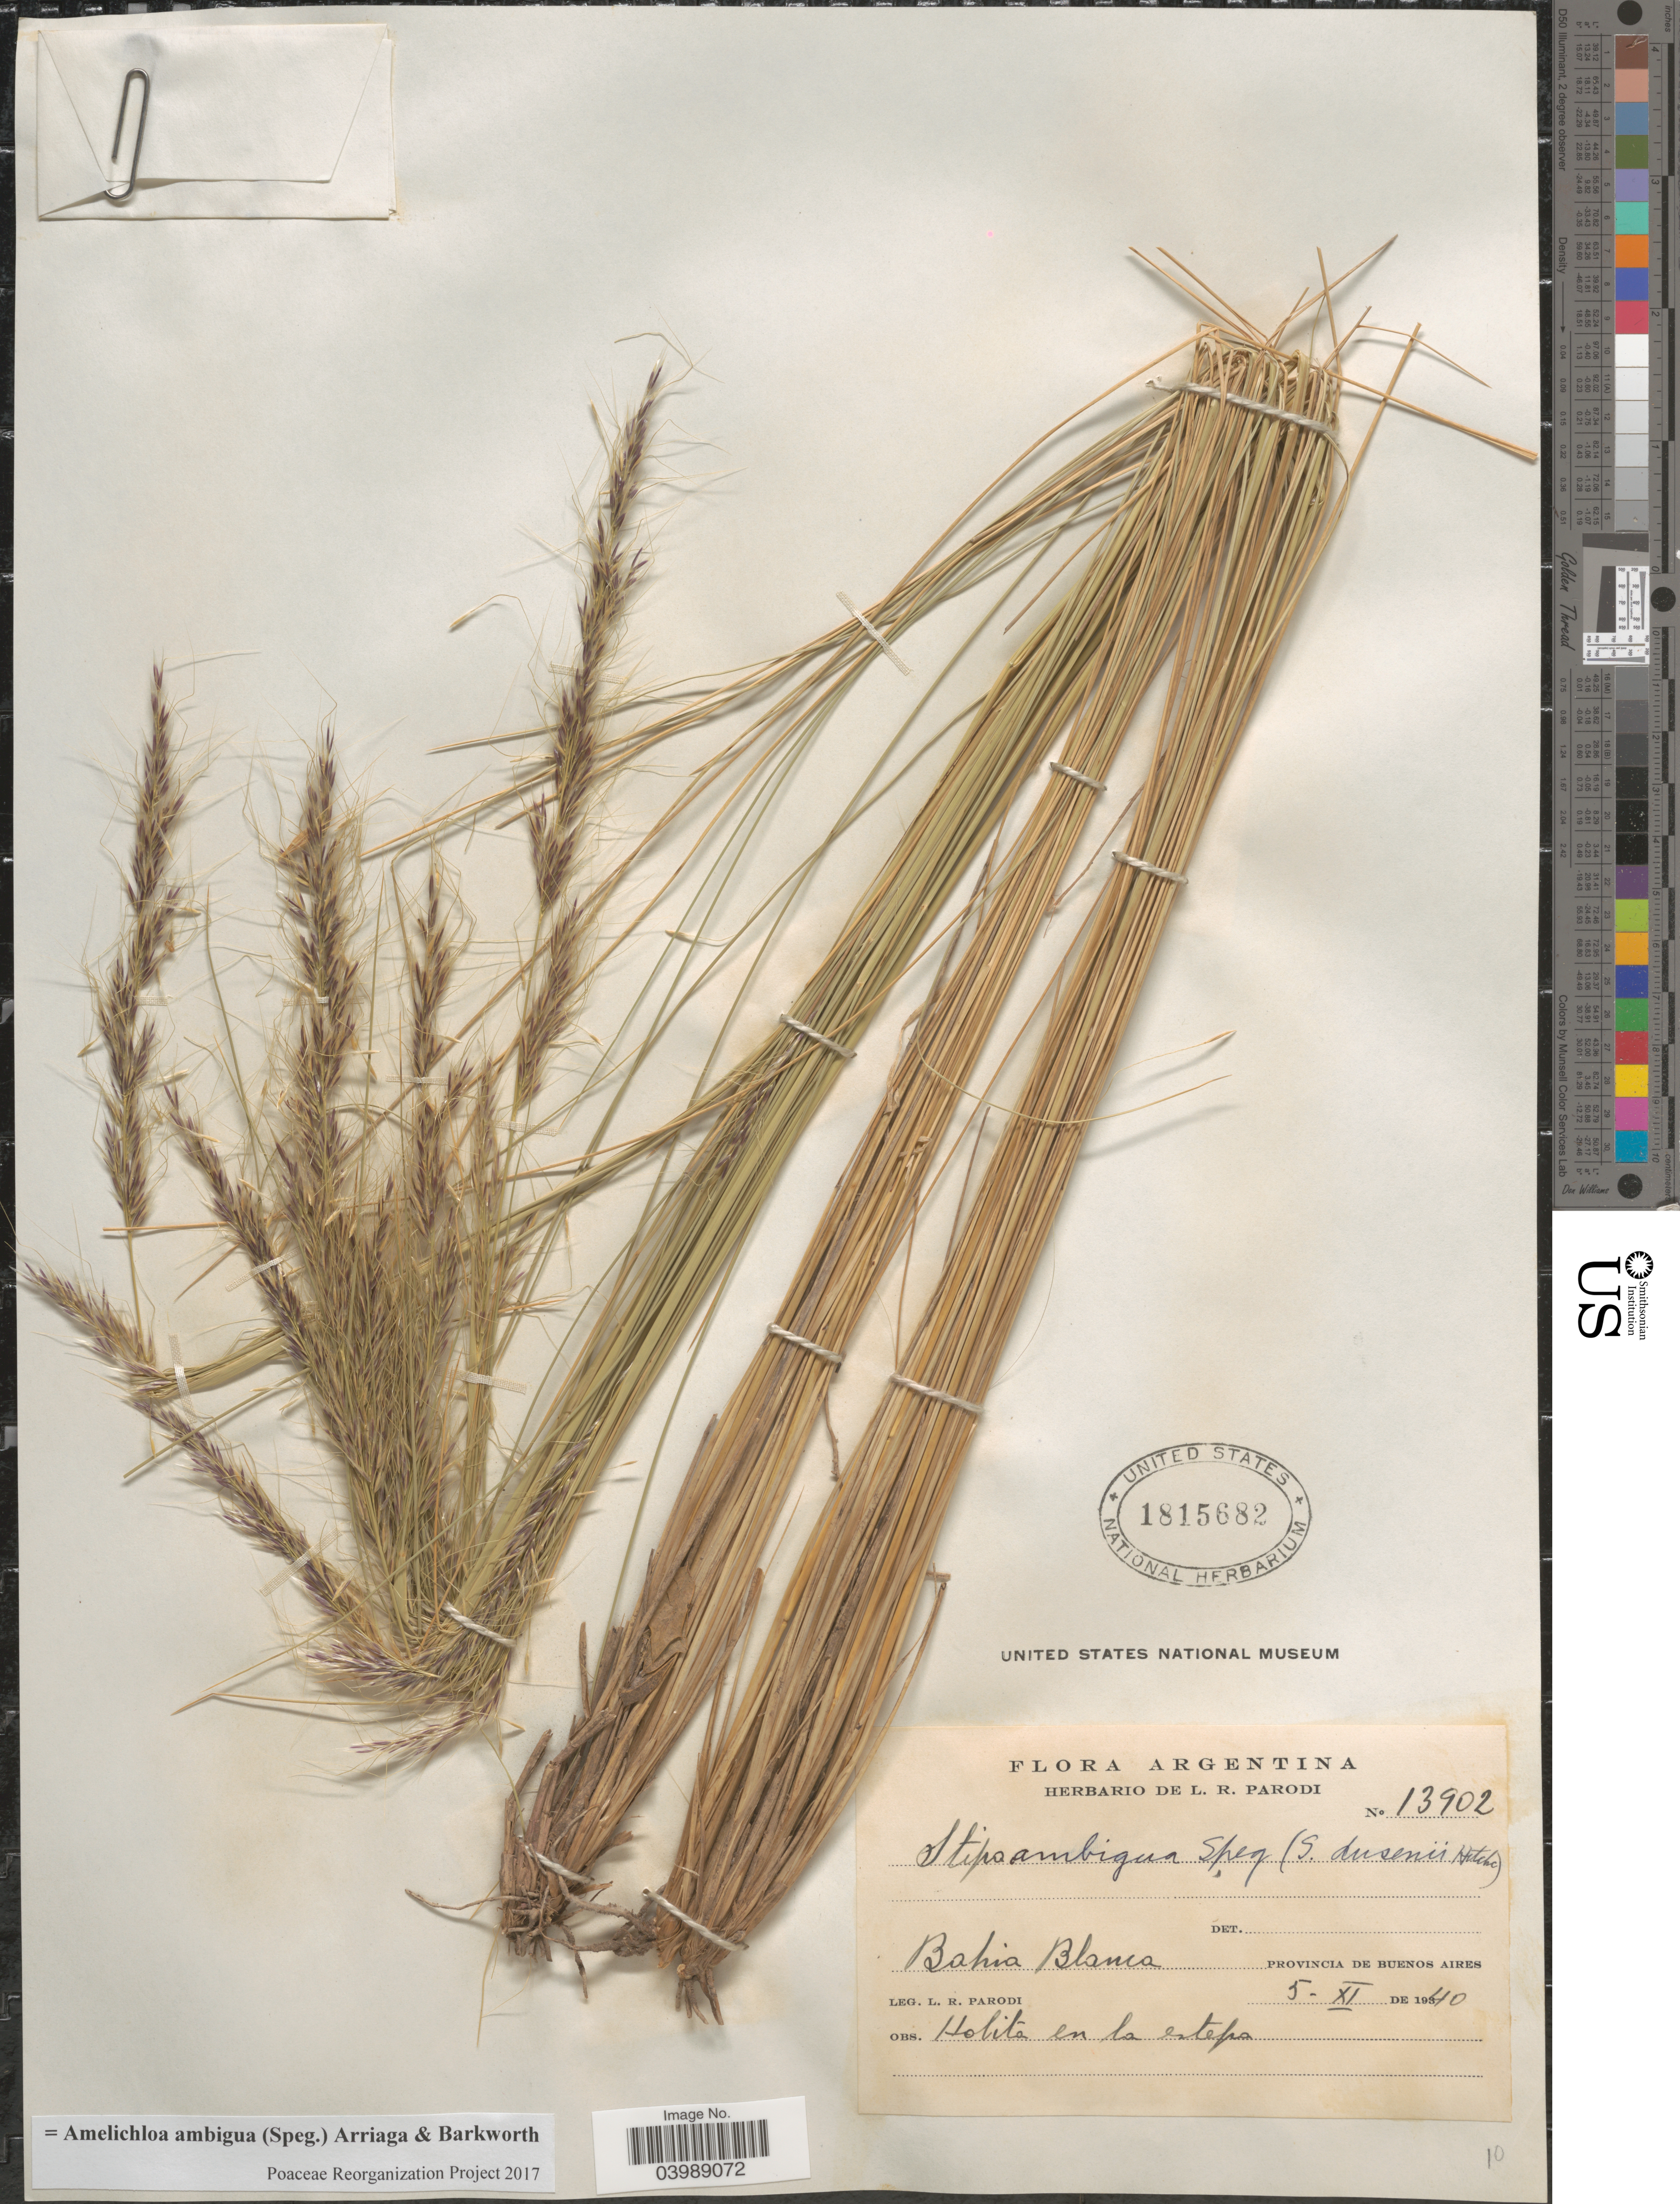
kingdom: Plantae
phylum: Tracheophyta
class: Liliopsida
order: Poales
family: Poaceae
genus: Amelichloa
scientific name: Amelichloa ambigua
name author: (Speg.) Arriaga & Barkworth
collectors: L. R. Parodi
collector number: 13902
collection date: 1940-11-05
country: Argentina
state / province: Buenos Aires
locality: Bahia Blanca.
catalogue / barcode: US 1815682